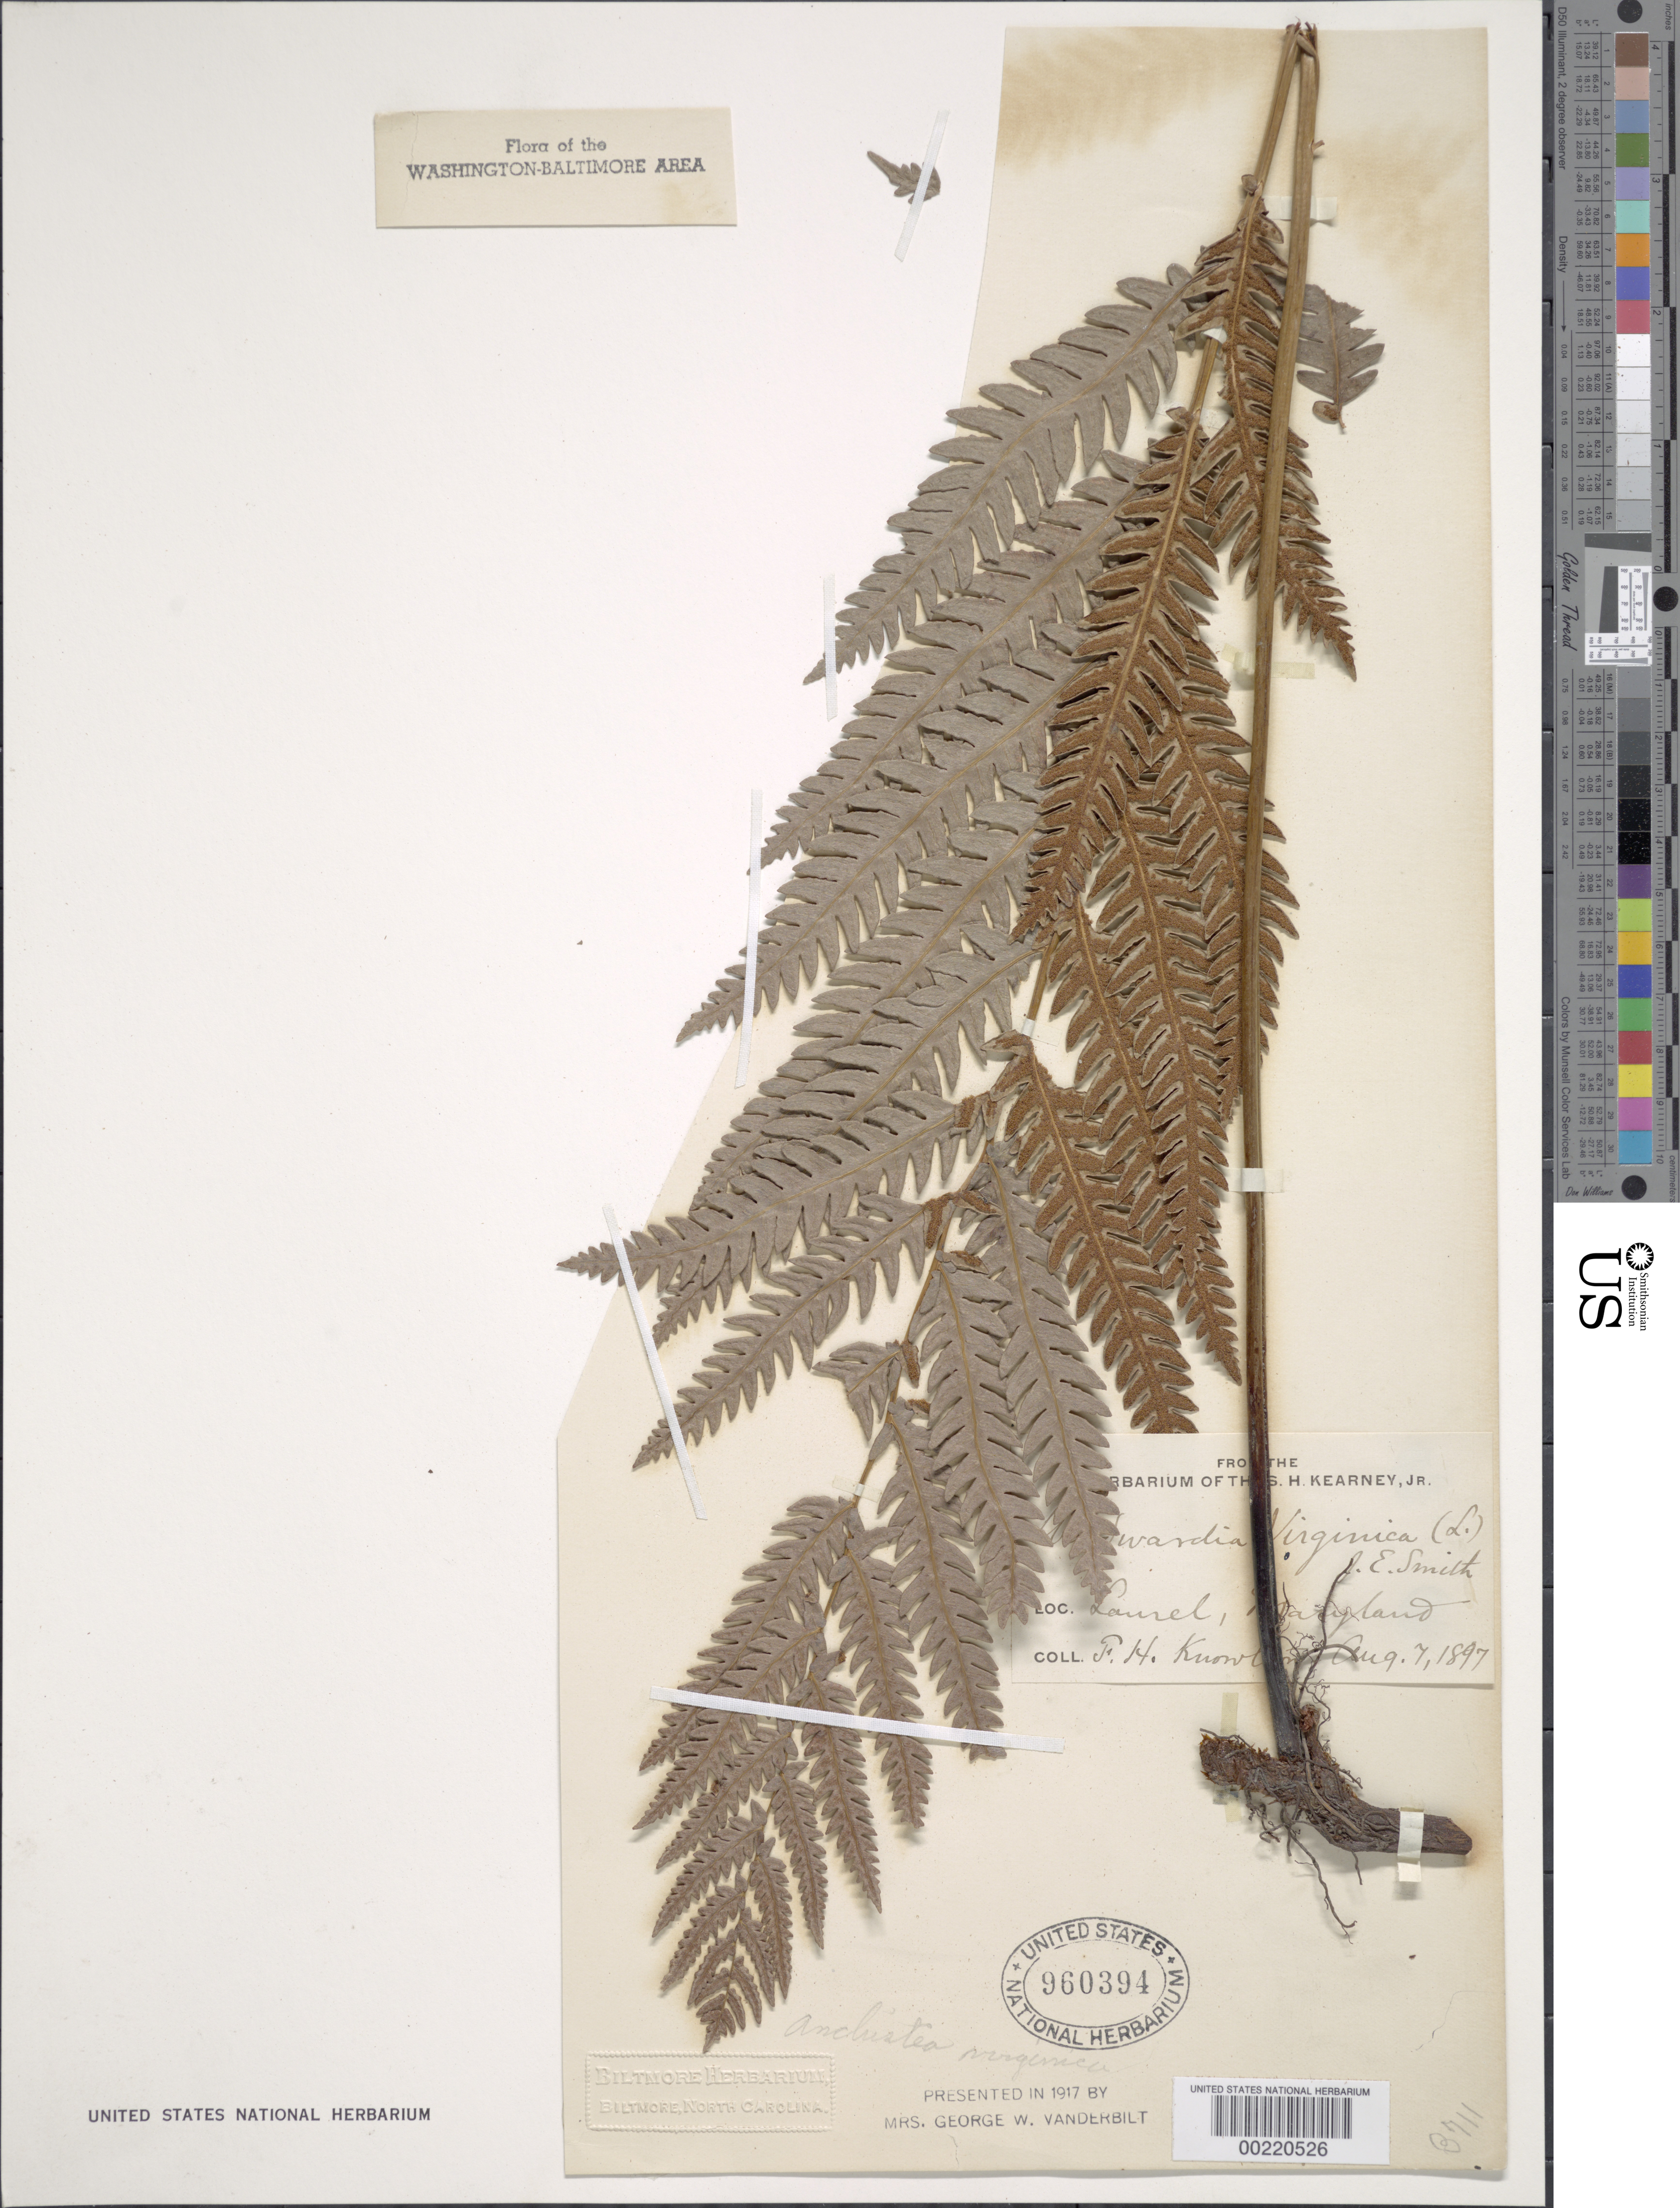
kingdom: Plantae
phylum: Tracheophyta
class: Polypodiopsida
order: Polypodiales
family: Blechnaceae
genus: Woodwardia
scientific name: Woodwardia virginica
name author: (L.) R.M. Sm.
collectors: F. H. Knowlton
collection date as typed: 07 Aug 1897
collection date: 1897-08-07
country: United States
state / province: Maryland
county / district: Prince George's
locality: Laurel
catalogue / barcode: US 960394